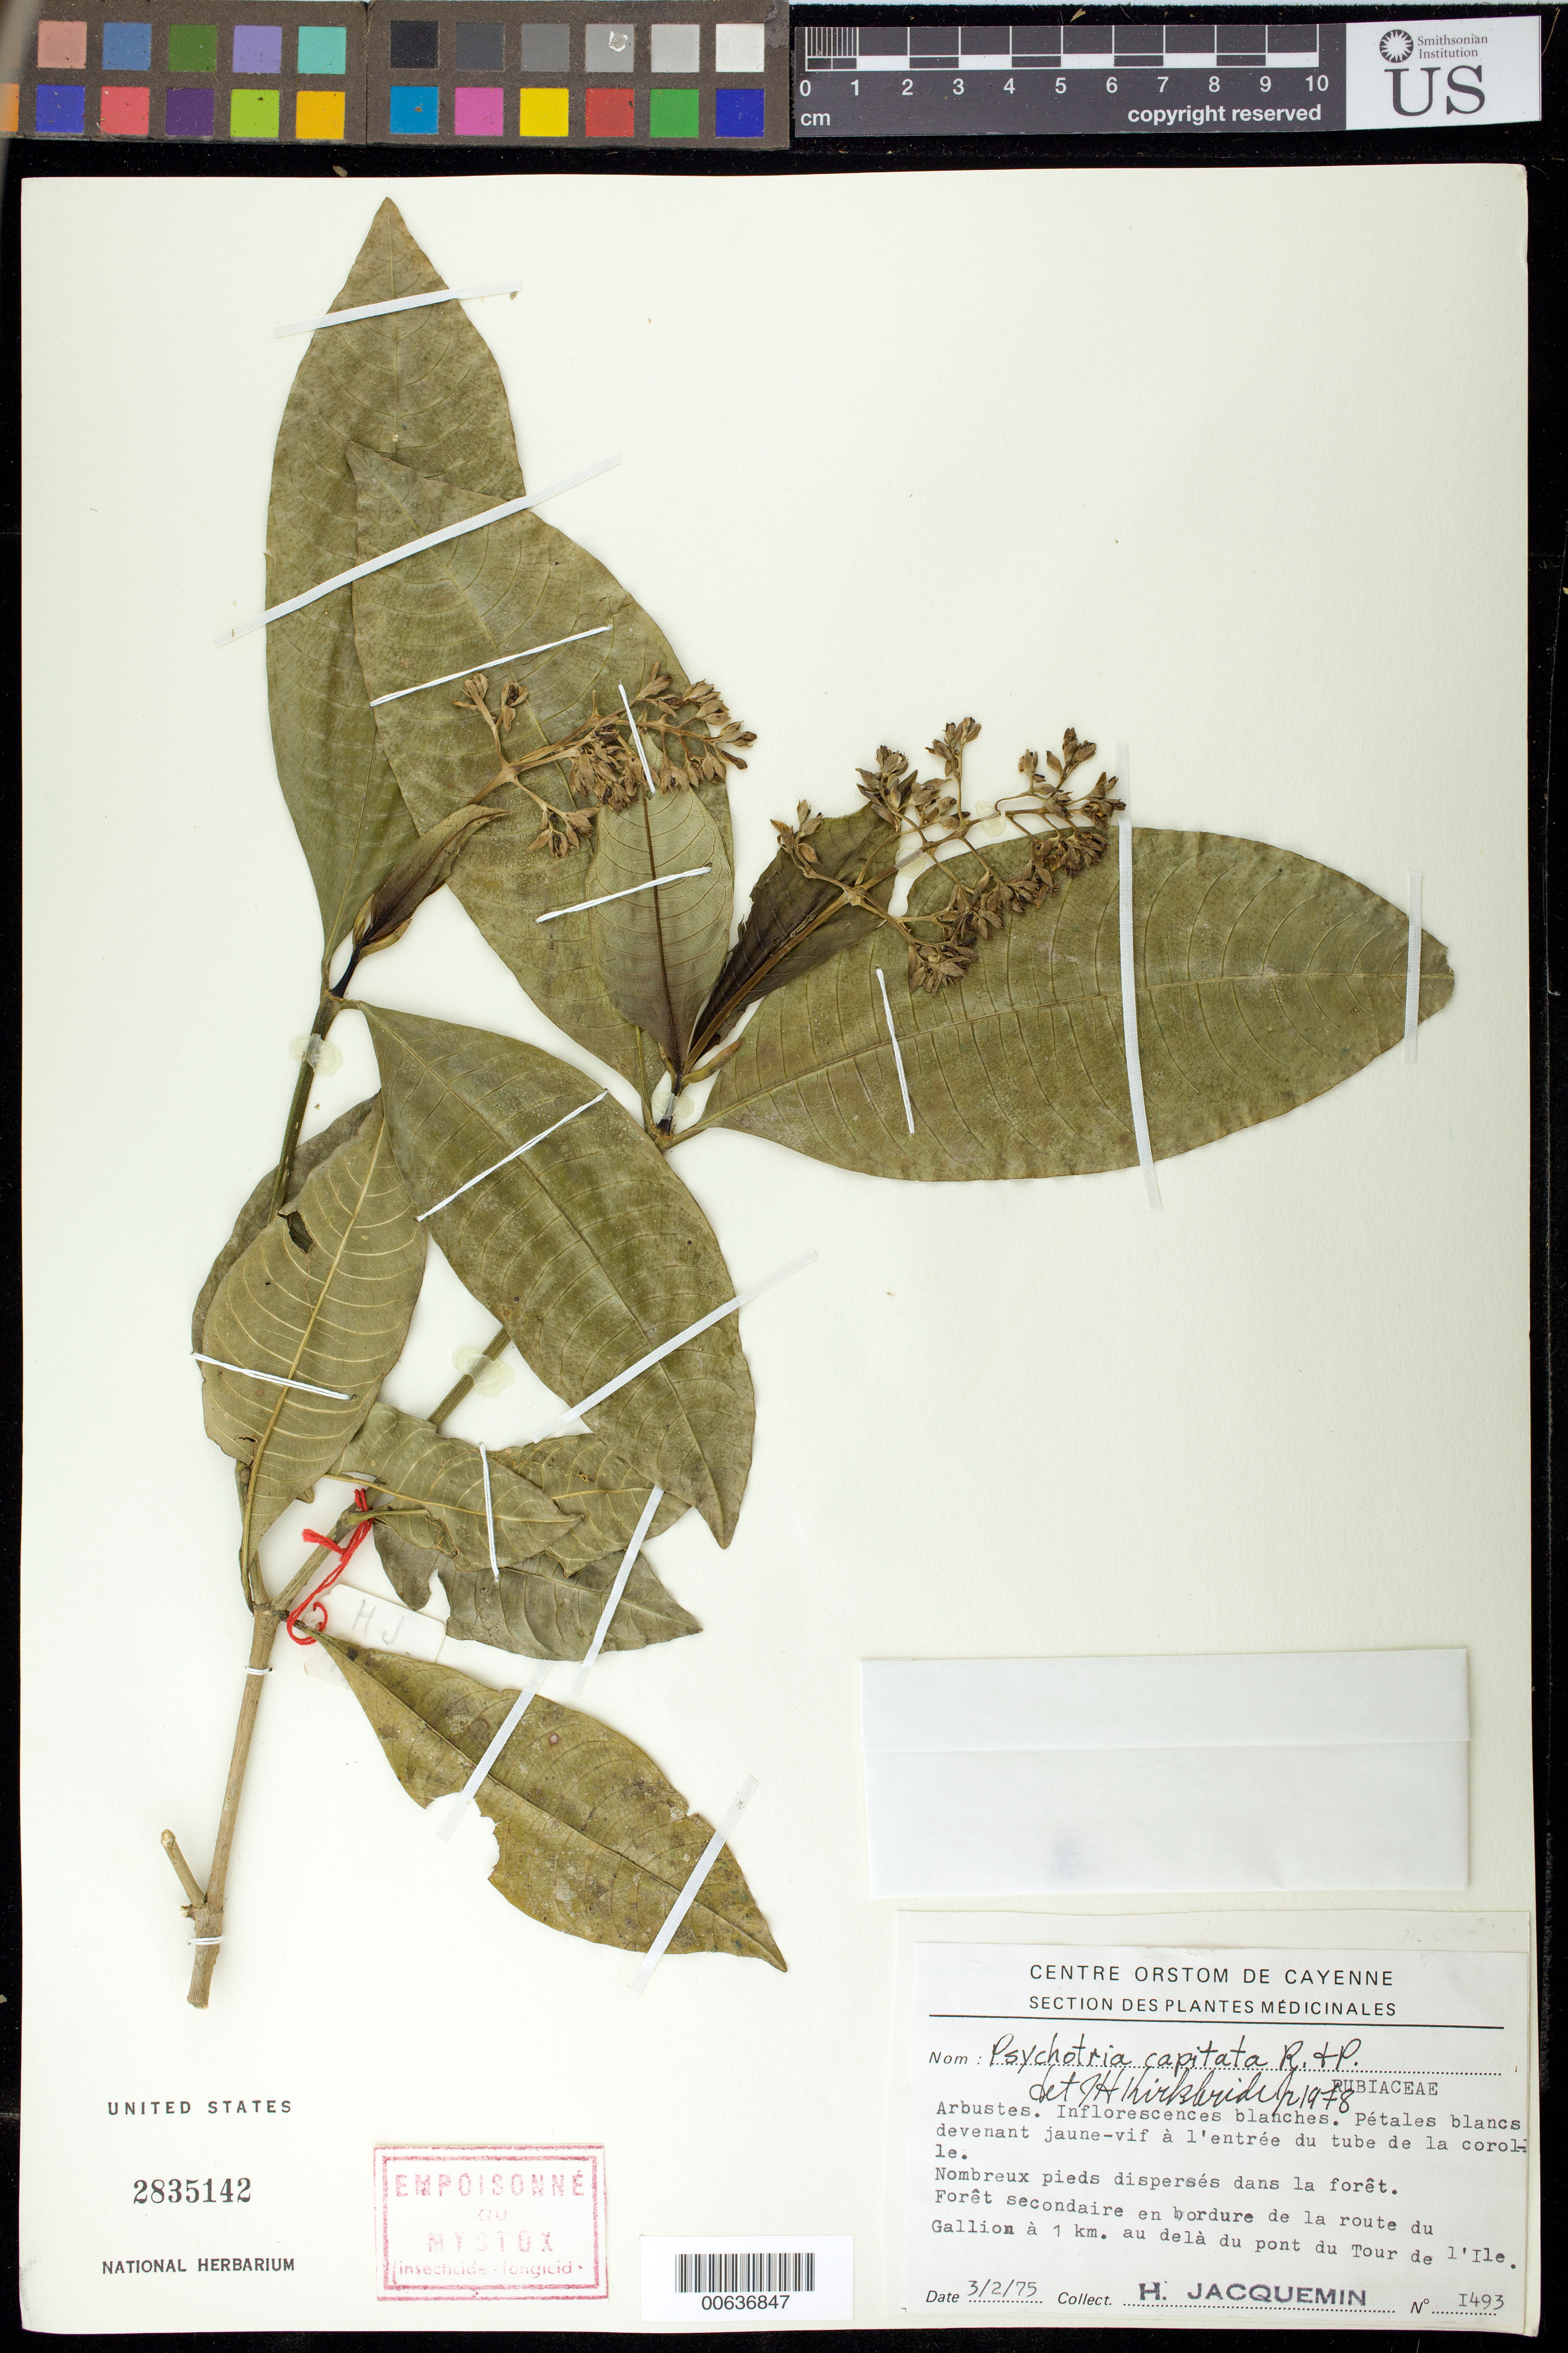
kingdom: Plantae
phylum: Tracheophyta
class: Magnoliopsida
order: Gentianales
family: Rubiaceae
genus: Palicourea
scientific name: Palicourea violacea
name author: (Aubl.) A. Rich.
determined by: Kirkbride, J. H., Jr.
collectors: H. Jacquemin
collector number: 1493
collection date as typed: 3-Feb-75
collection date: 1975-02-03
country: French Guiana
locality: Route du Gallion, 1 km au de la du pont du tour de l'Ile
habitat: Foret secondaire en bordure de la route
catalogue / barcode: US 2835142